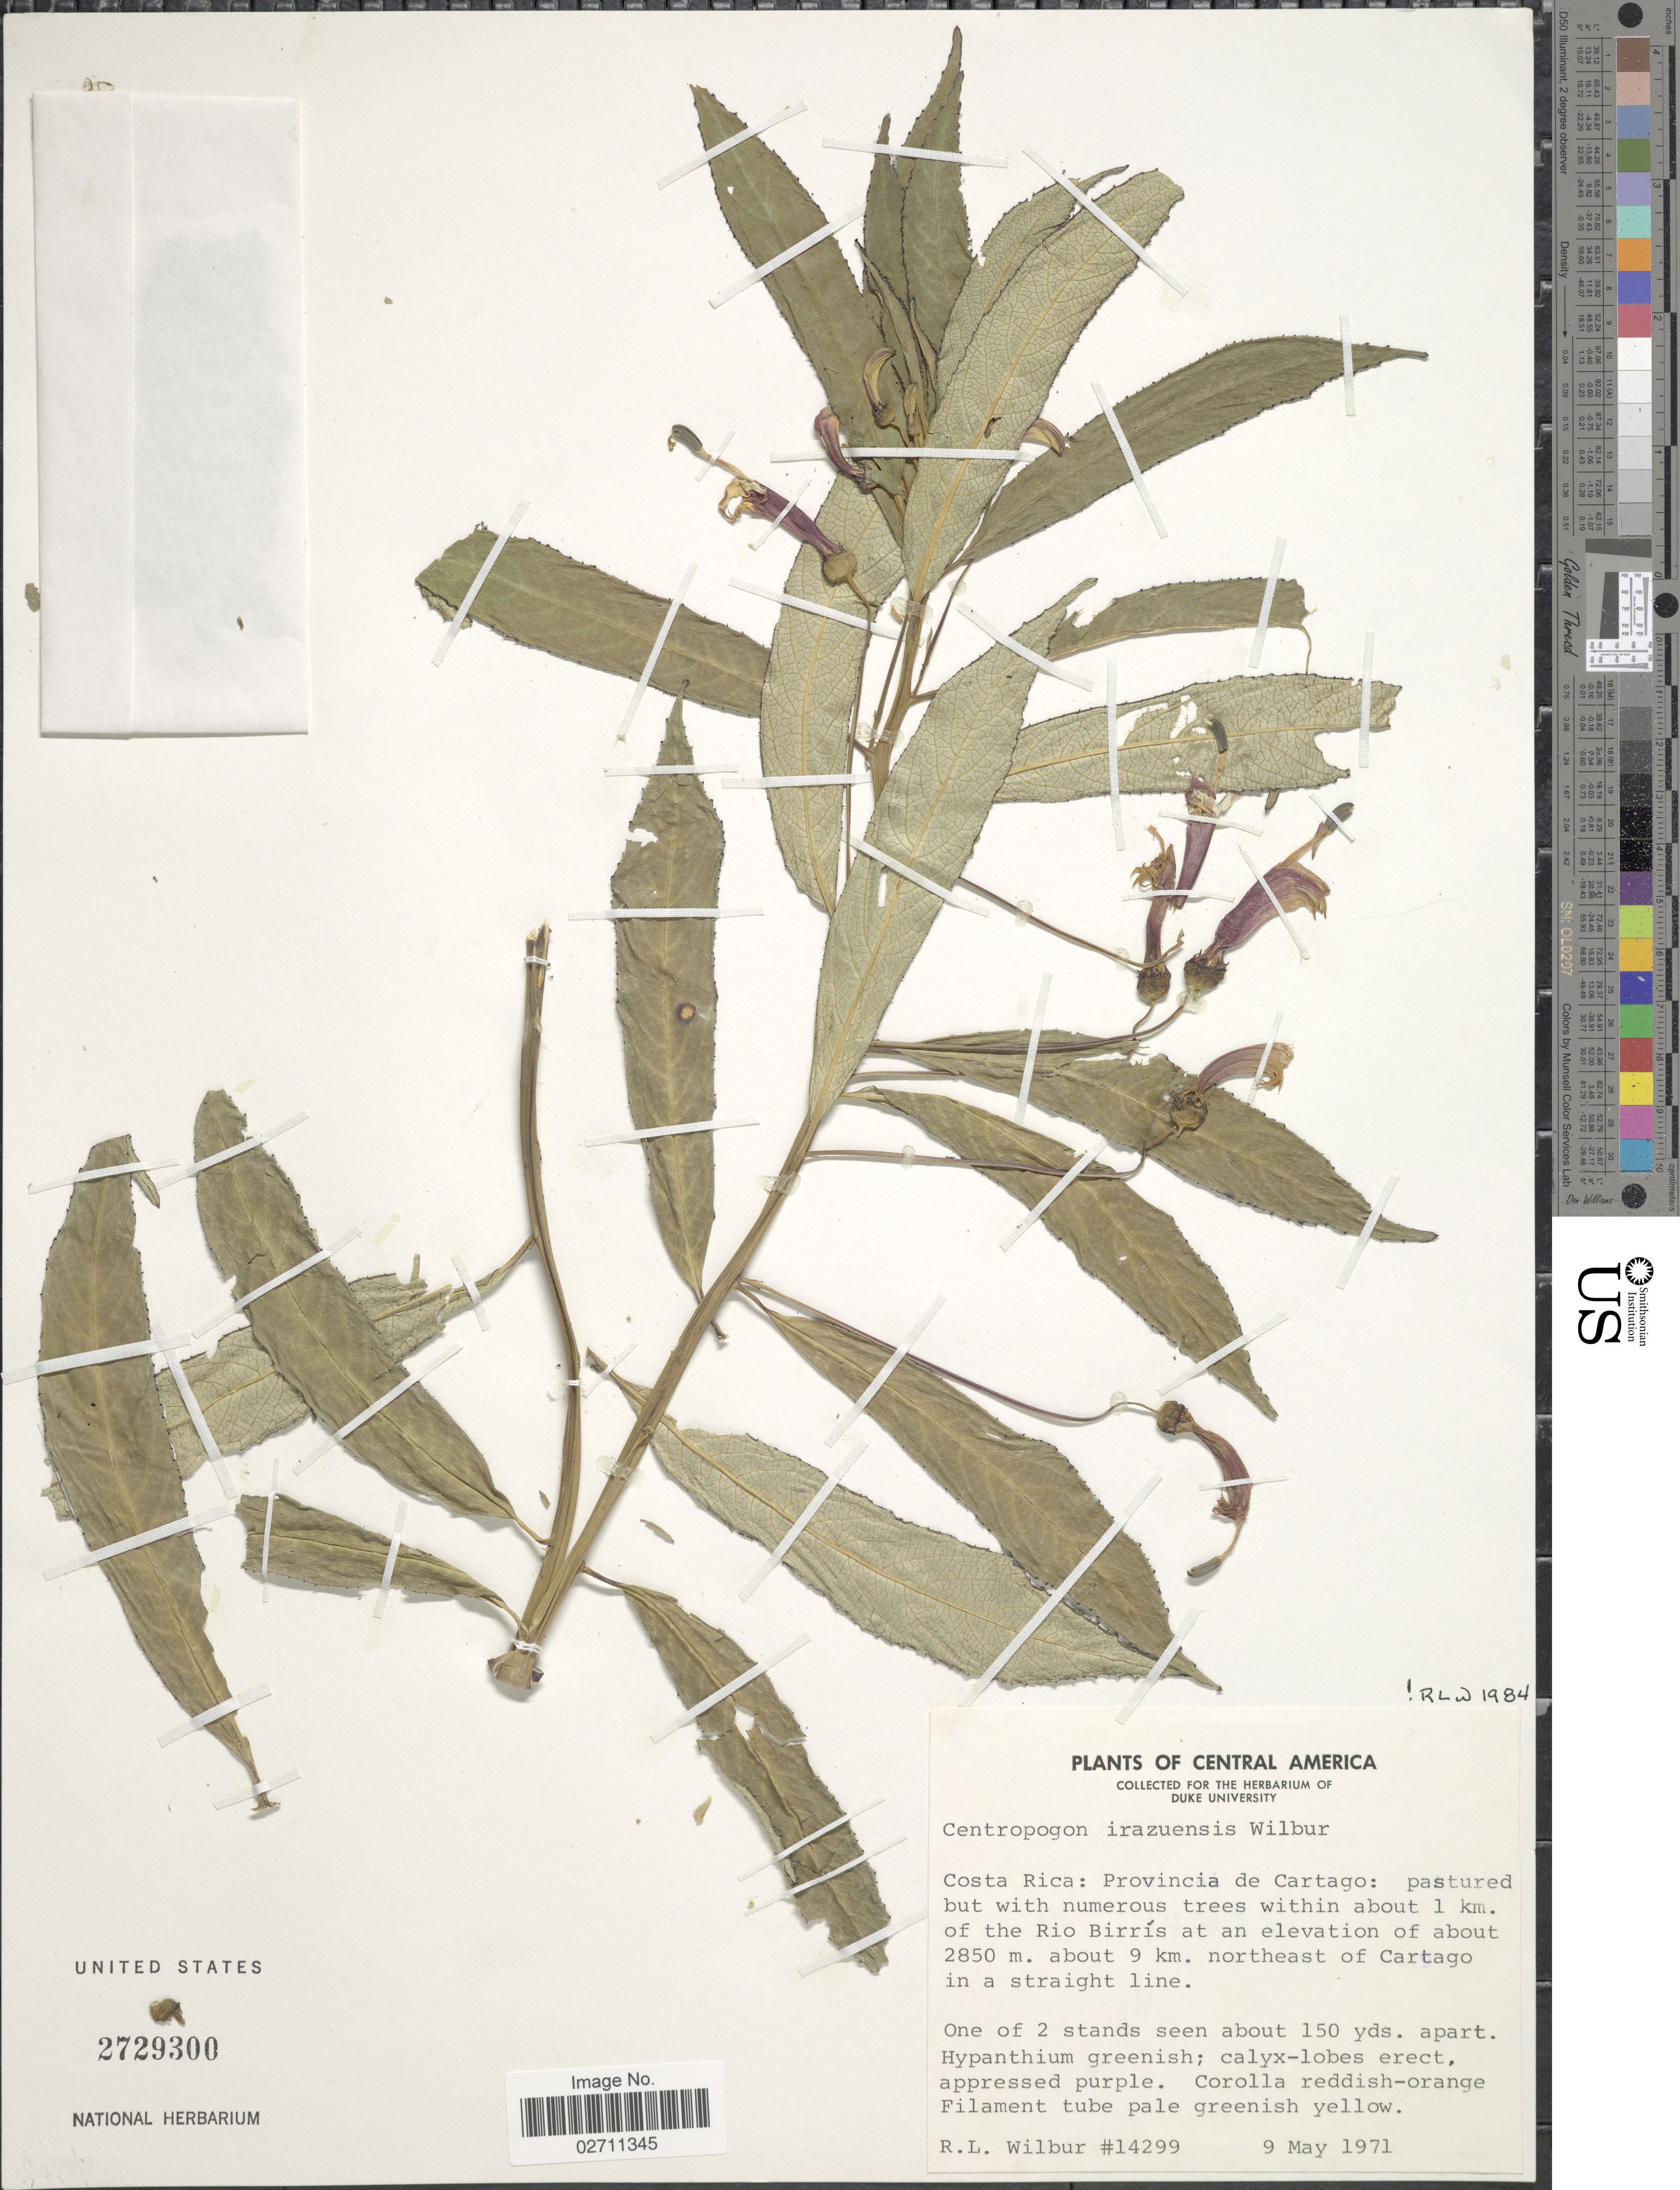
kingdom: Plantae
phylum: Tracheophyta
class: Magnoliopsida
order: Asterales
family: Campanulaceae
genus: Centropogon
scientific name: Centropogon irazuensis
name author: Wilbur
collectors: R. L. Wilbur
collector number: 14299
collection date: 1971-05-09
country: Costa Rica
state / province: Cartago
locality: Pastured but with numerous trees within about 1 km. of the Rio Birris about 9 km. northeast of Cartago in a straight line.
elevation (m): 2850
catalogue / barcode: US 2729300